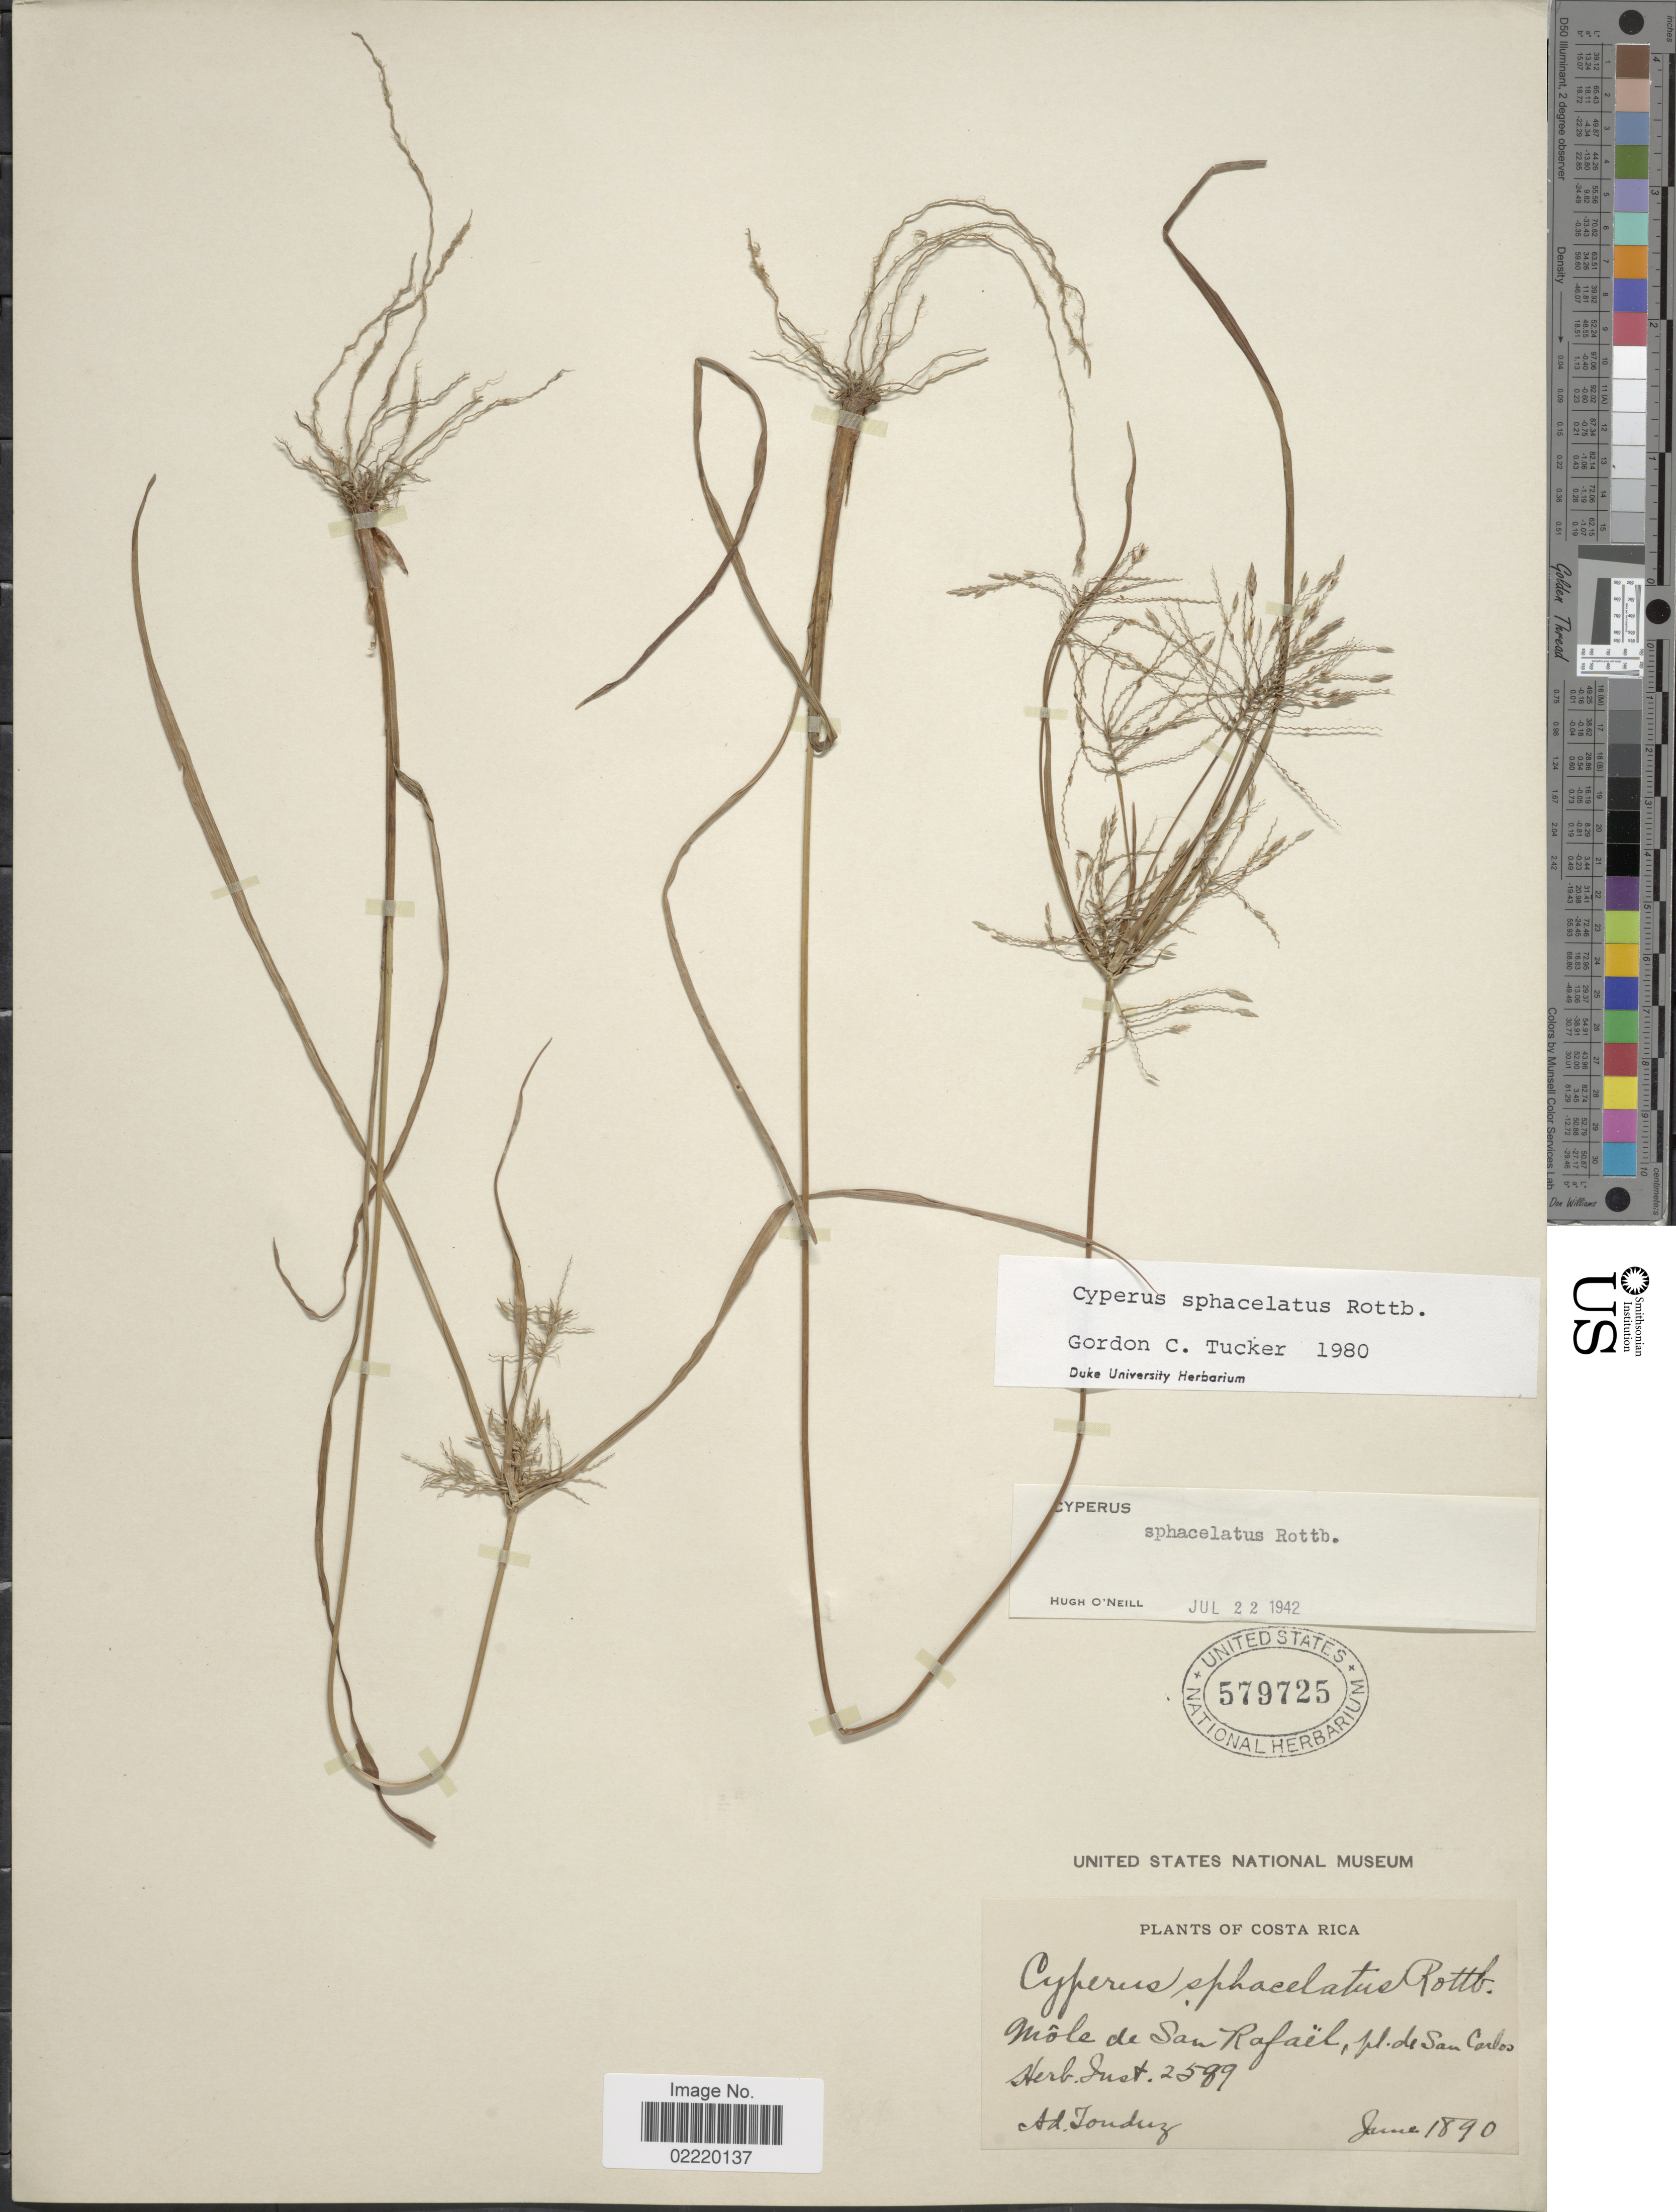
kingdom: Plantae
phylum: Tracheophyta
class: Liliopsida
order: Poales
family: Cyperaceae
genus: Cyperus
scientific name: Cyperus sphacelatus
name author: Rottb.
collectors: A. Tonduz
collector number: Herb. Inst. 2589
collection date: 1890-06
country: Costa Rica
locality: Mole de San Rafael, pl. de San Carlos.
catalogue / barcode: US 579725